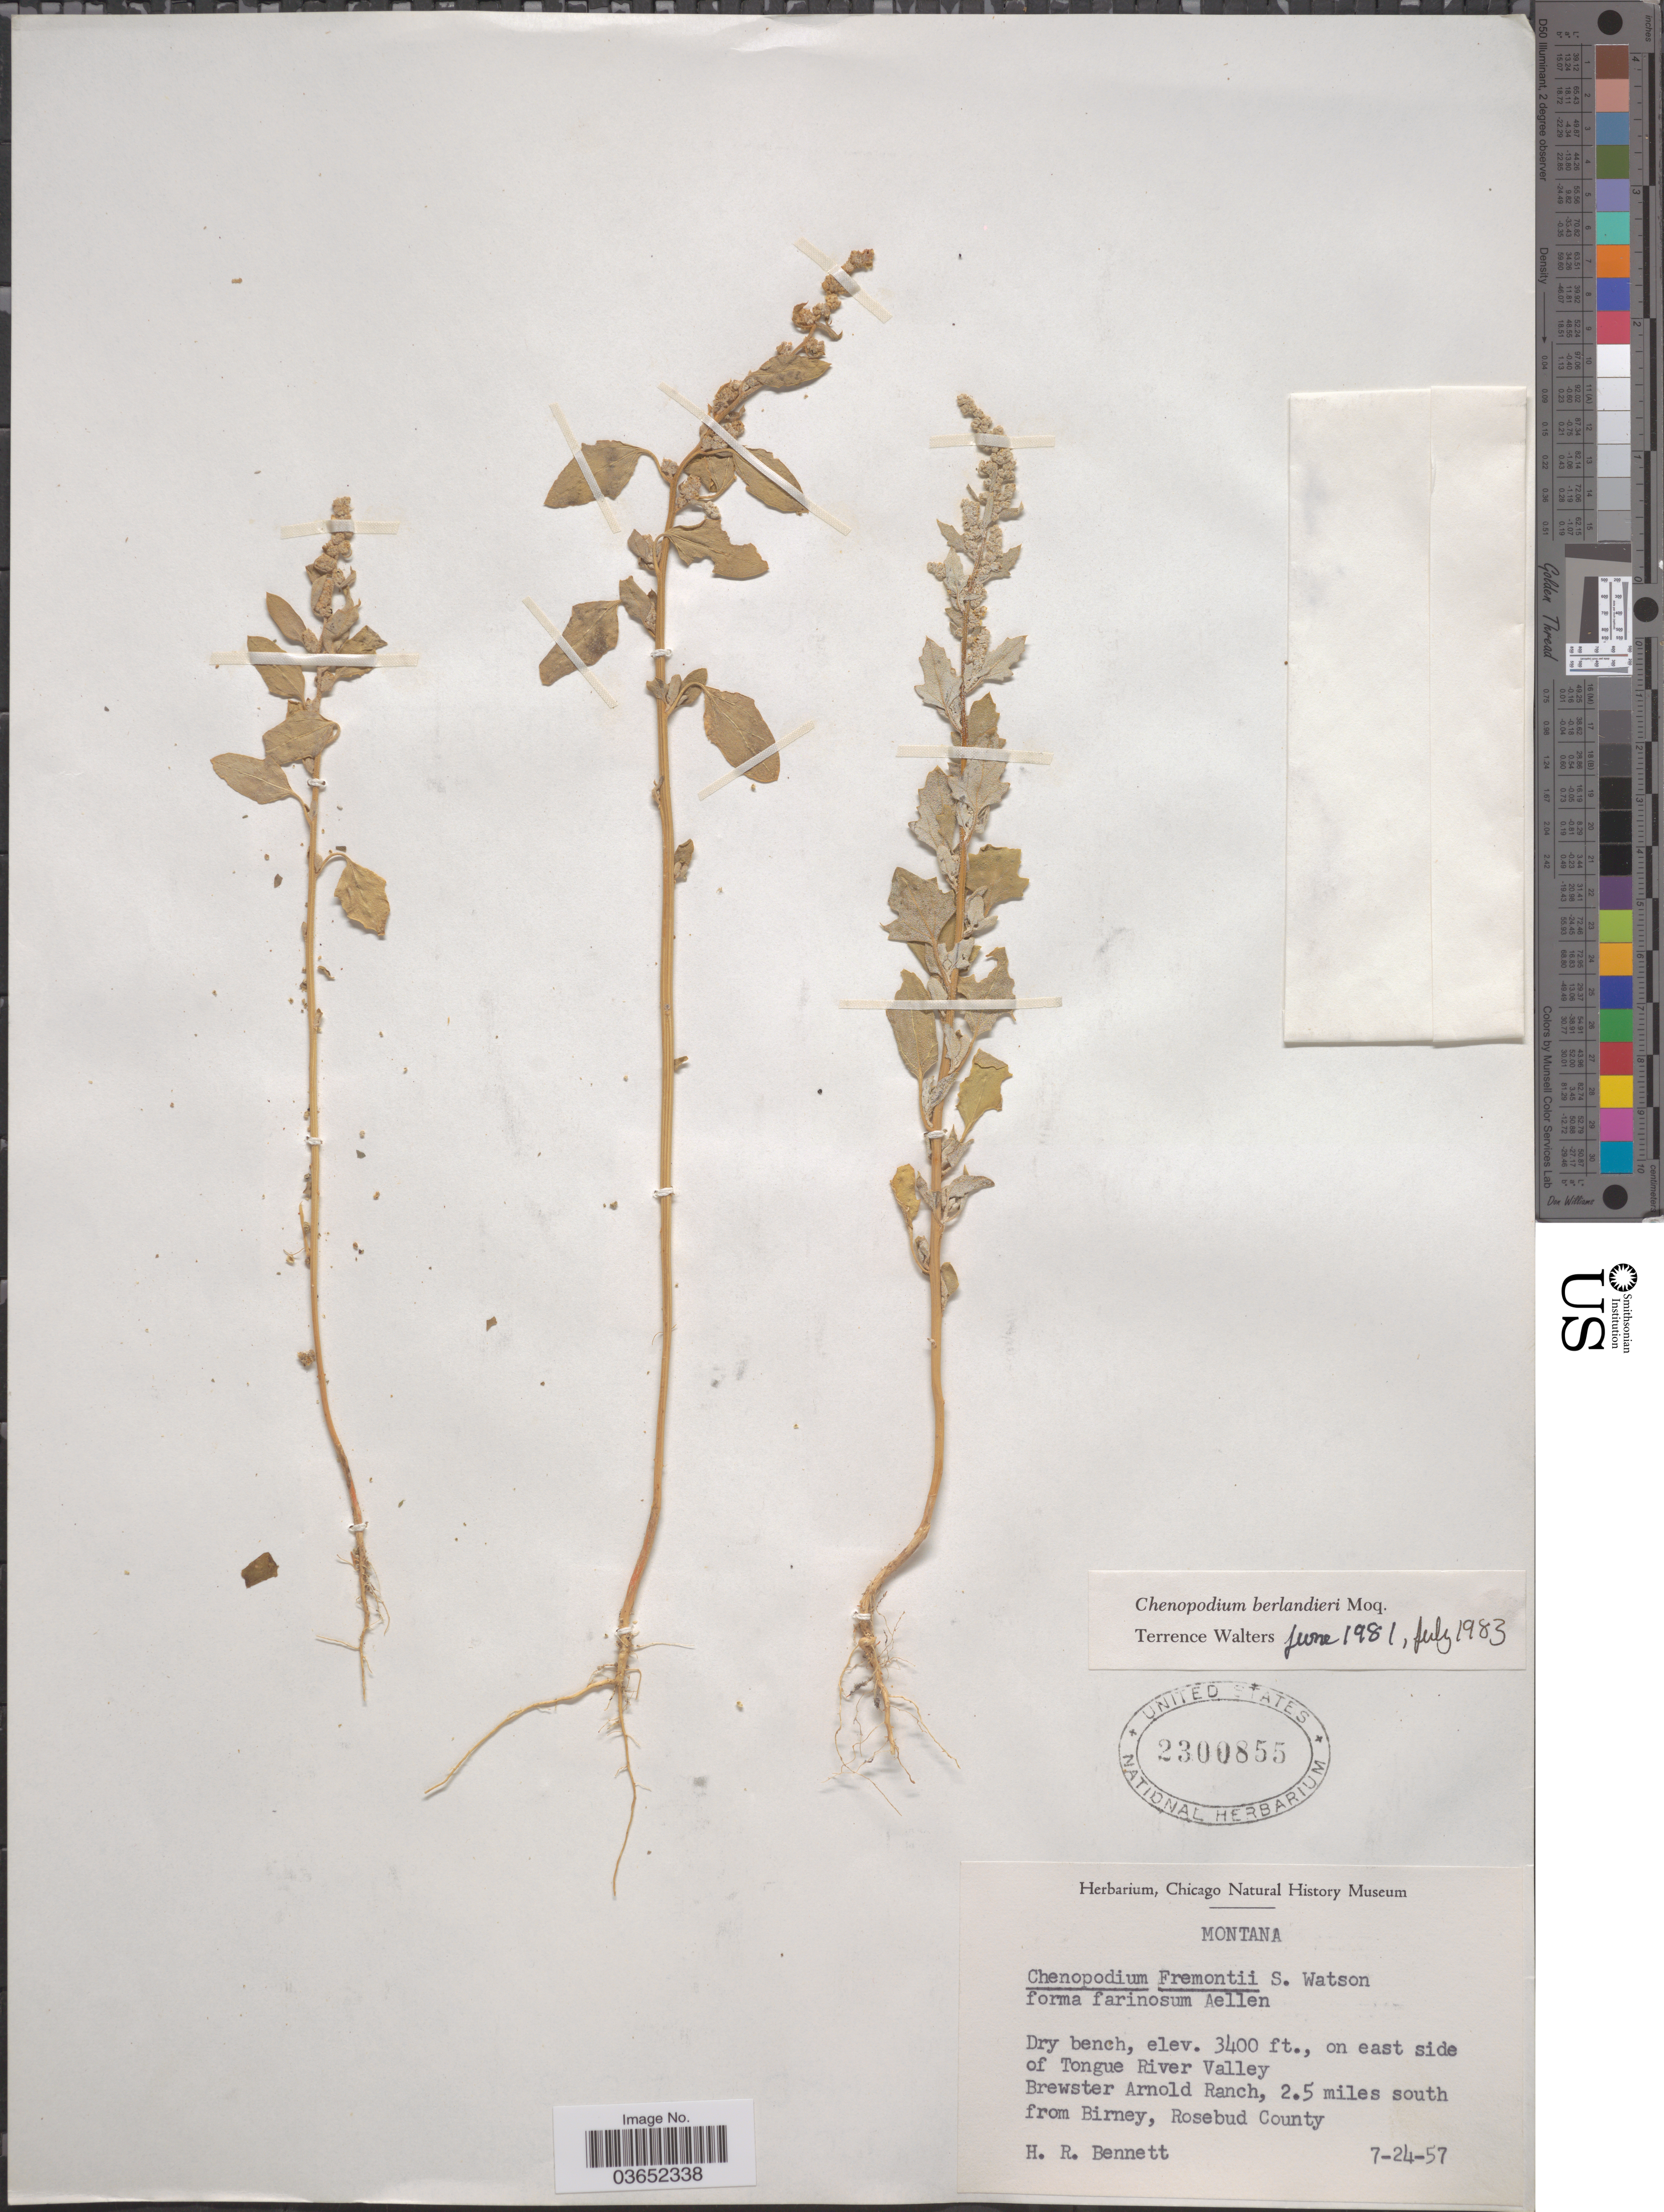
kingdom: Plantae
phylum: Tracheophyta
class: Magnoliopsida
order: Caryophyllales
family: Amaranthaceae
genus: Chenopodium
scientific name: Chenopodium berlandieri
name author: Moq.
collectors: H. R. Bennett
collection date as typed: Transcribed d/m/y: 24/7/57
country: United States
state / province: Montana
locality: Dry bench, on east side of Tongue River Valley. Brewster Arnold Ranch, 2.5 miles south from Birney. Rosebud County.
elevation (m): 1036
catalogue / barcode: US 2300855